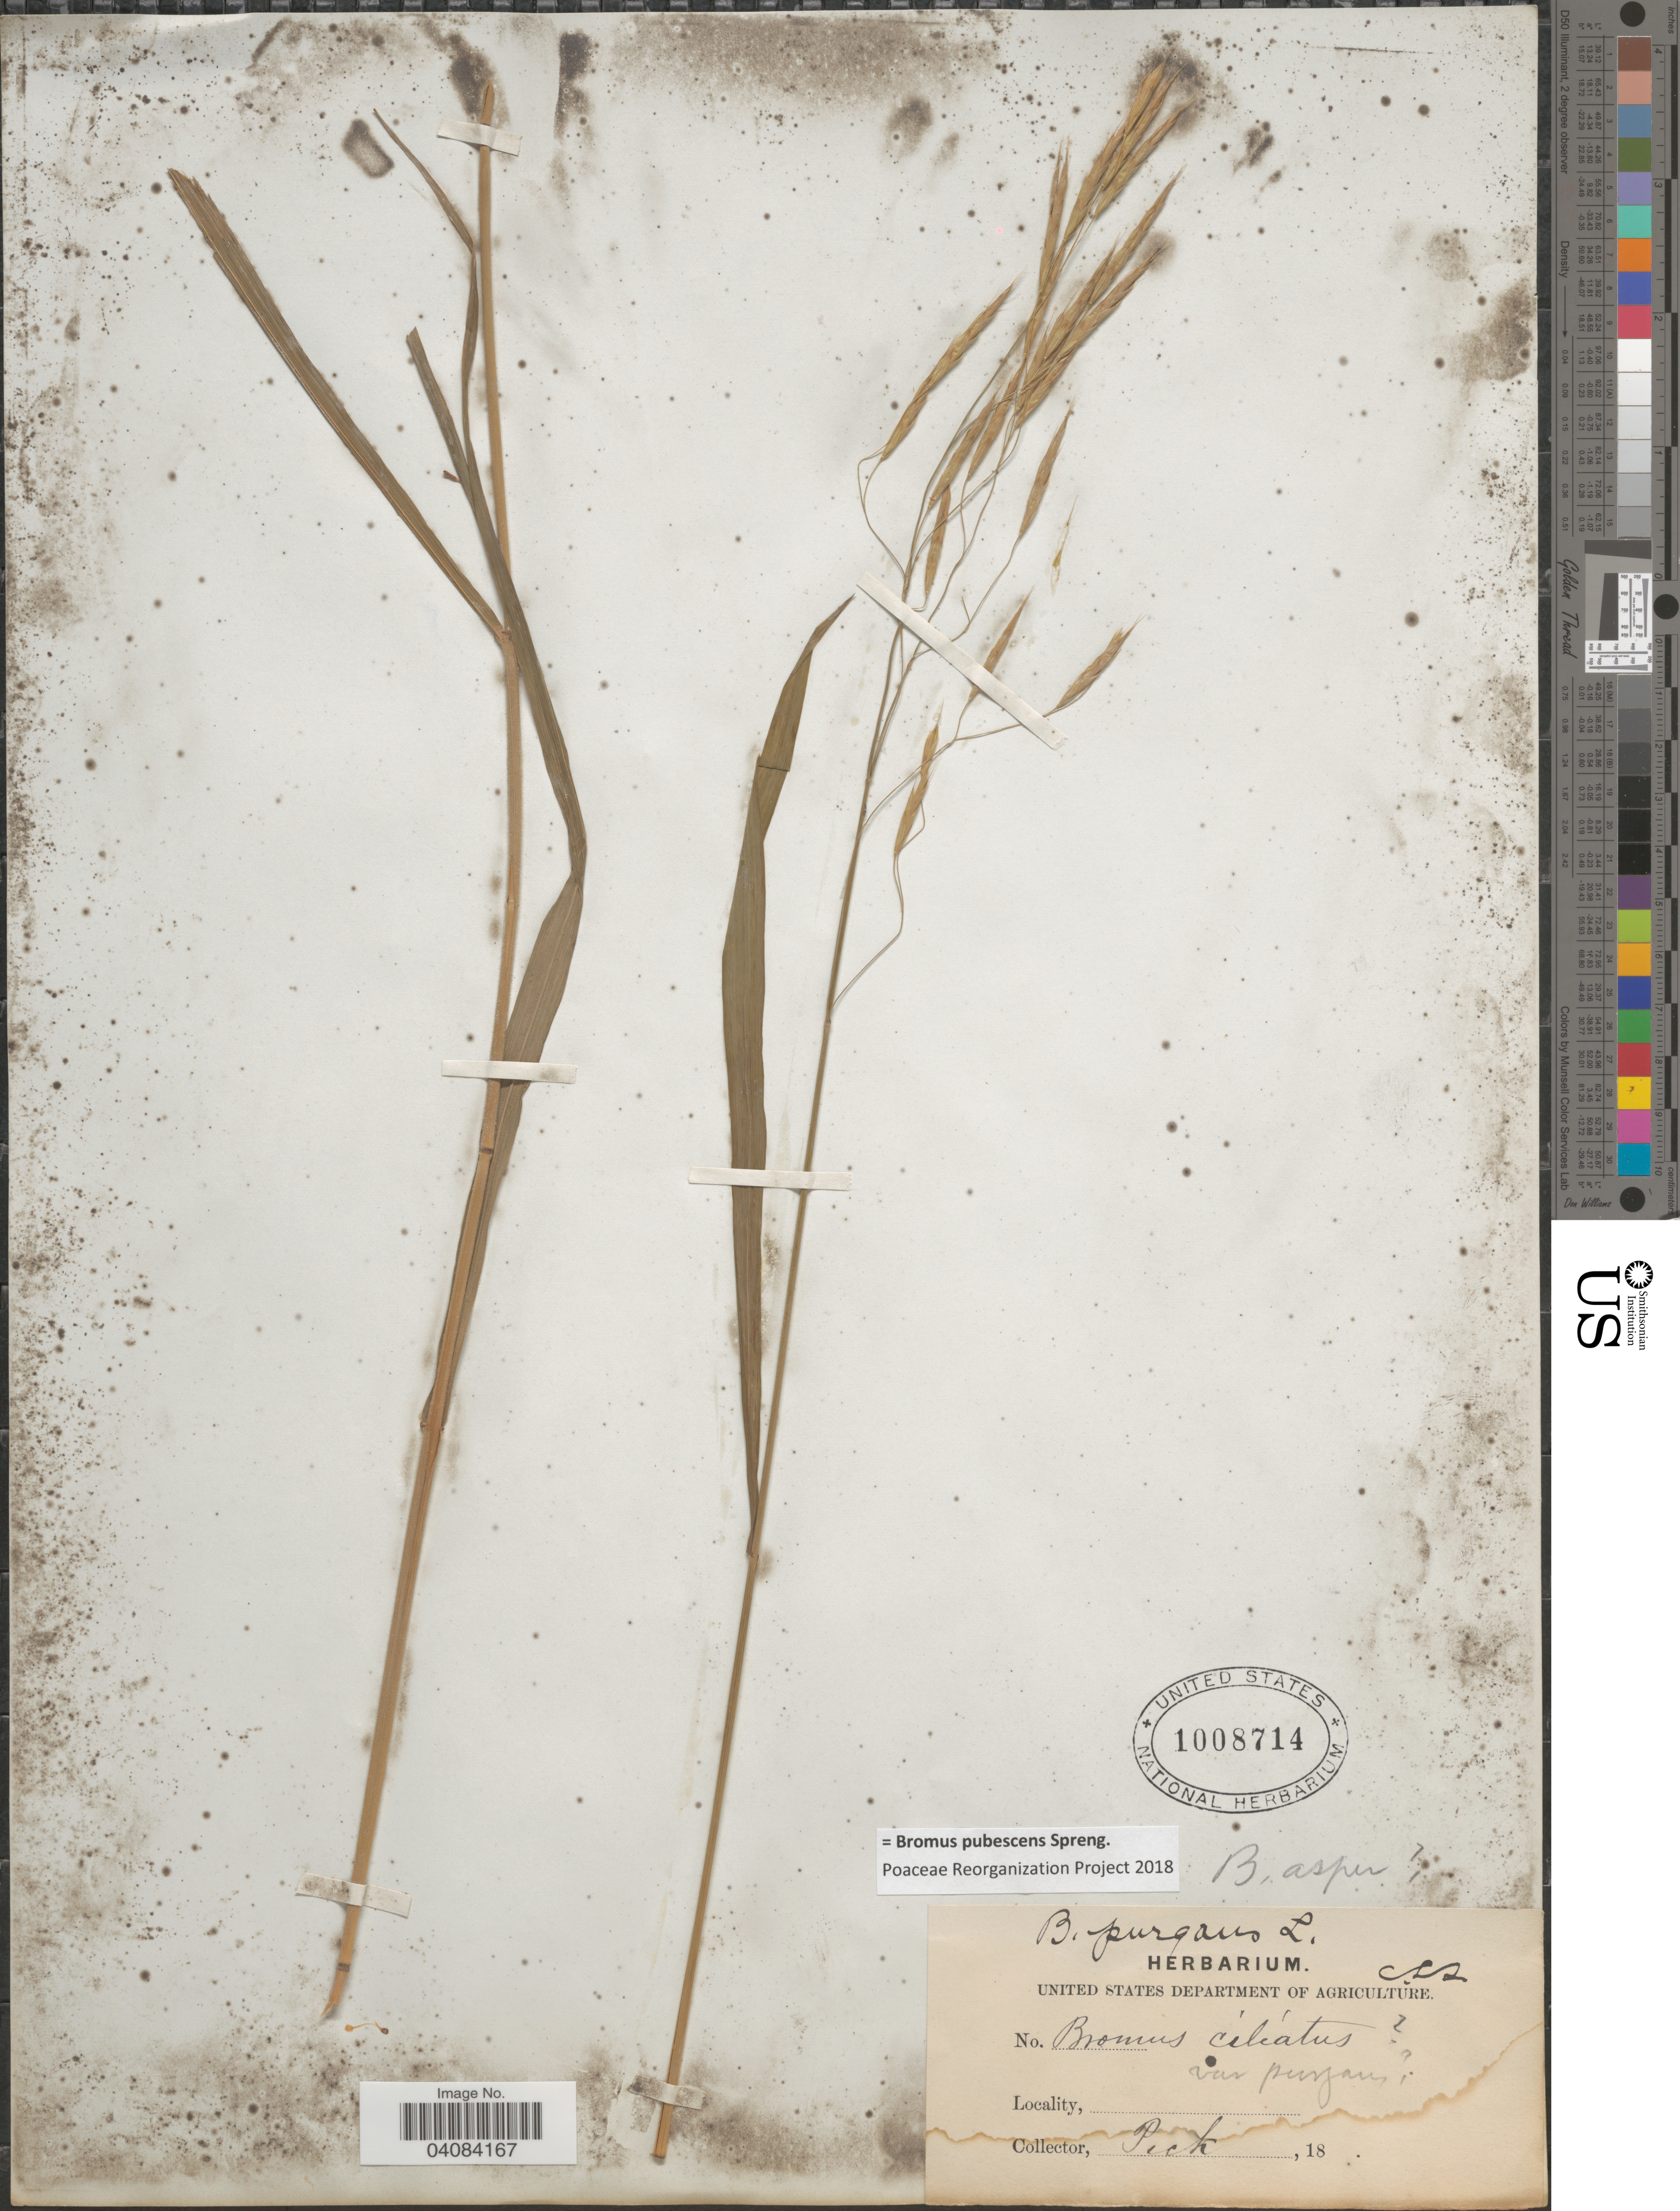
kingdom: Plantae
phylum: Tracheophyta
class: Liliopsida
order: Poales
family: Poaceae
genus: Bromus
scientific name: Bromus pubescens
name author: Muhl. ex Willd.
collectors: -. Peck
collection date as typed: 18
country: United States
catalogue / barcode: US 1008714